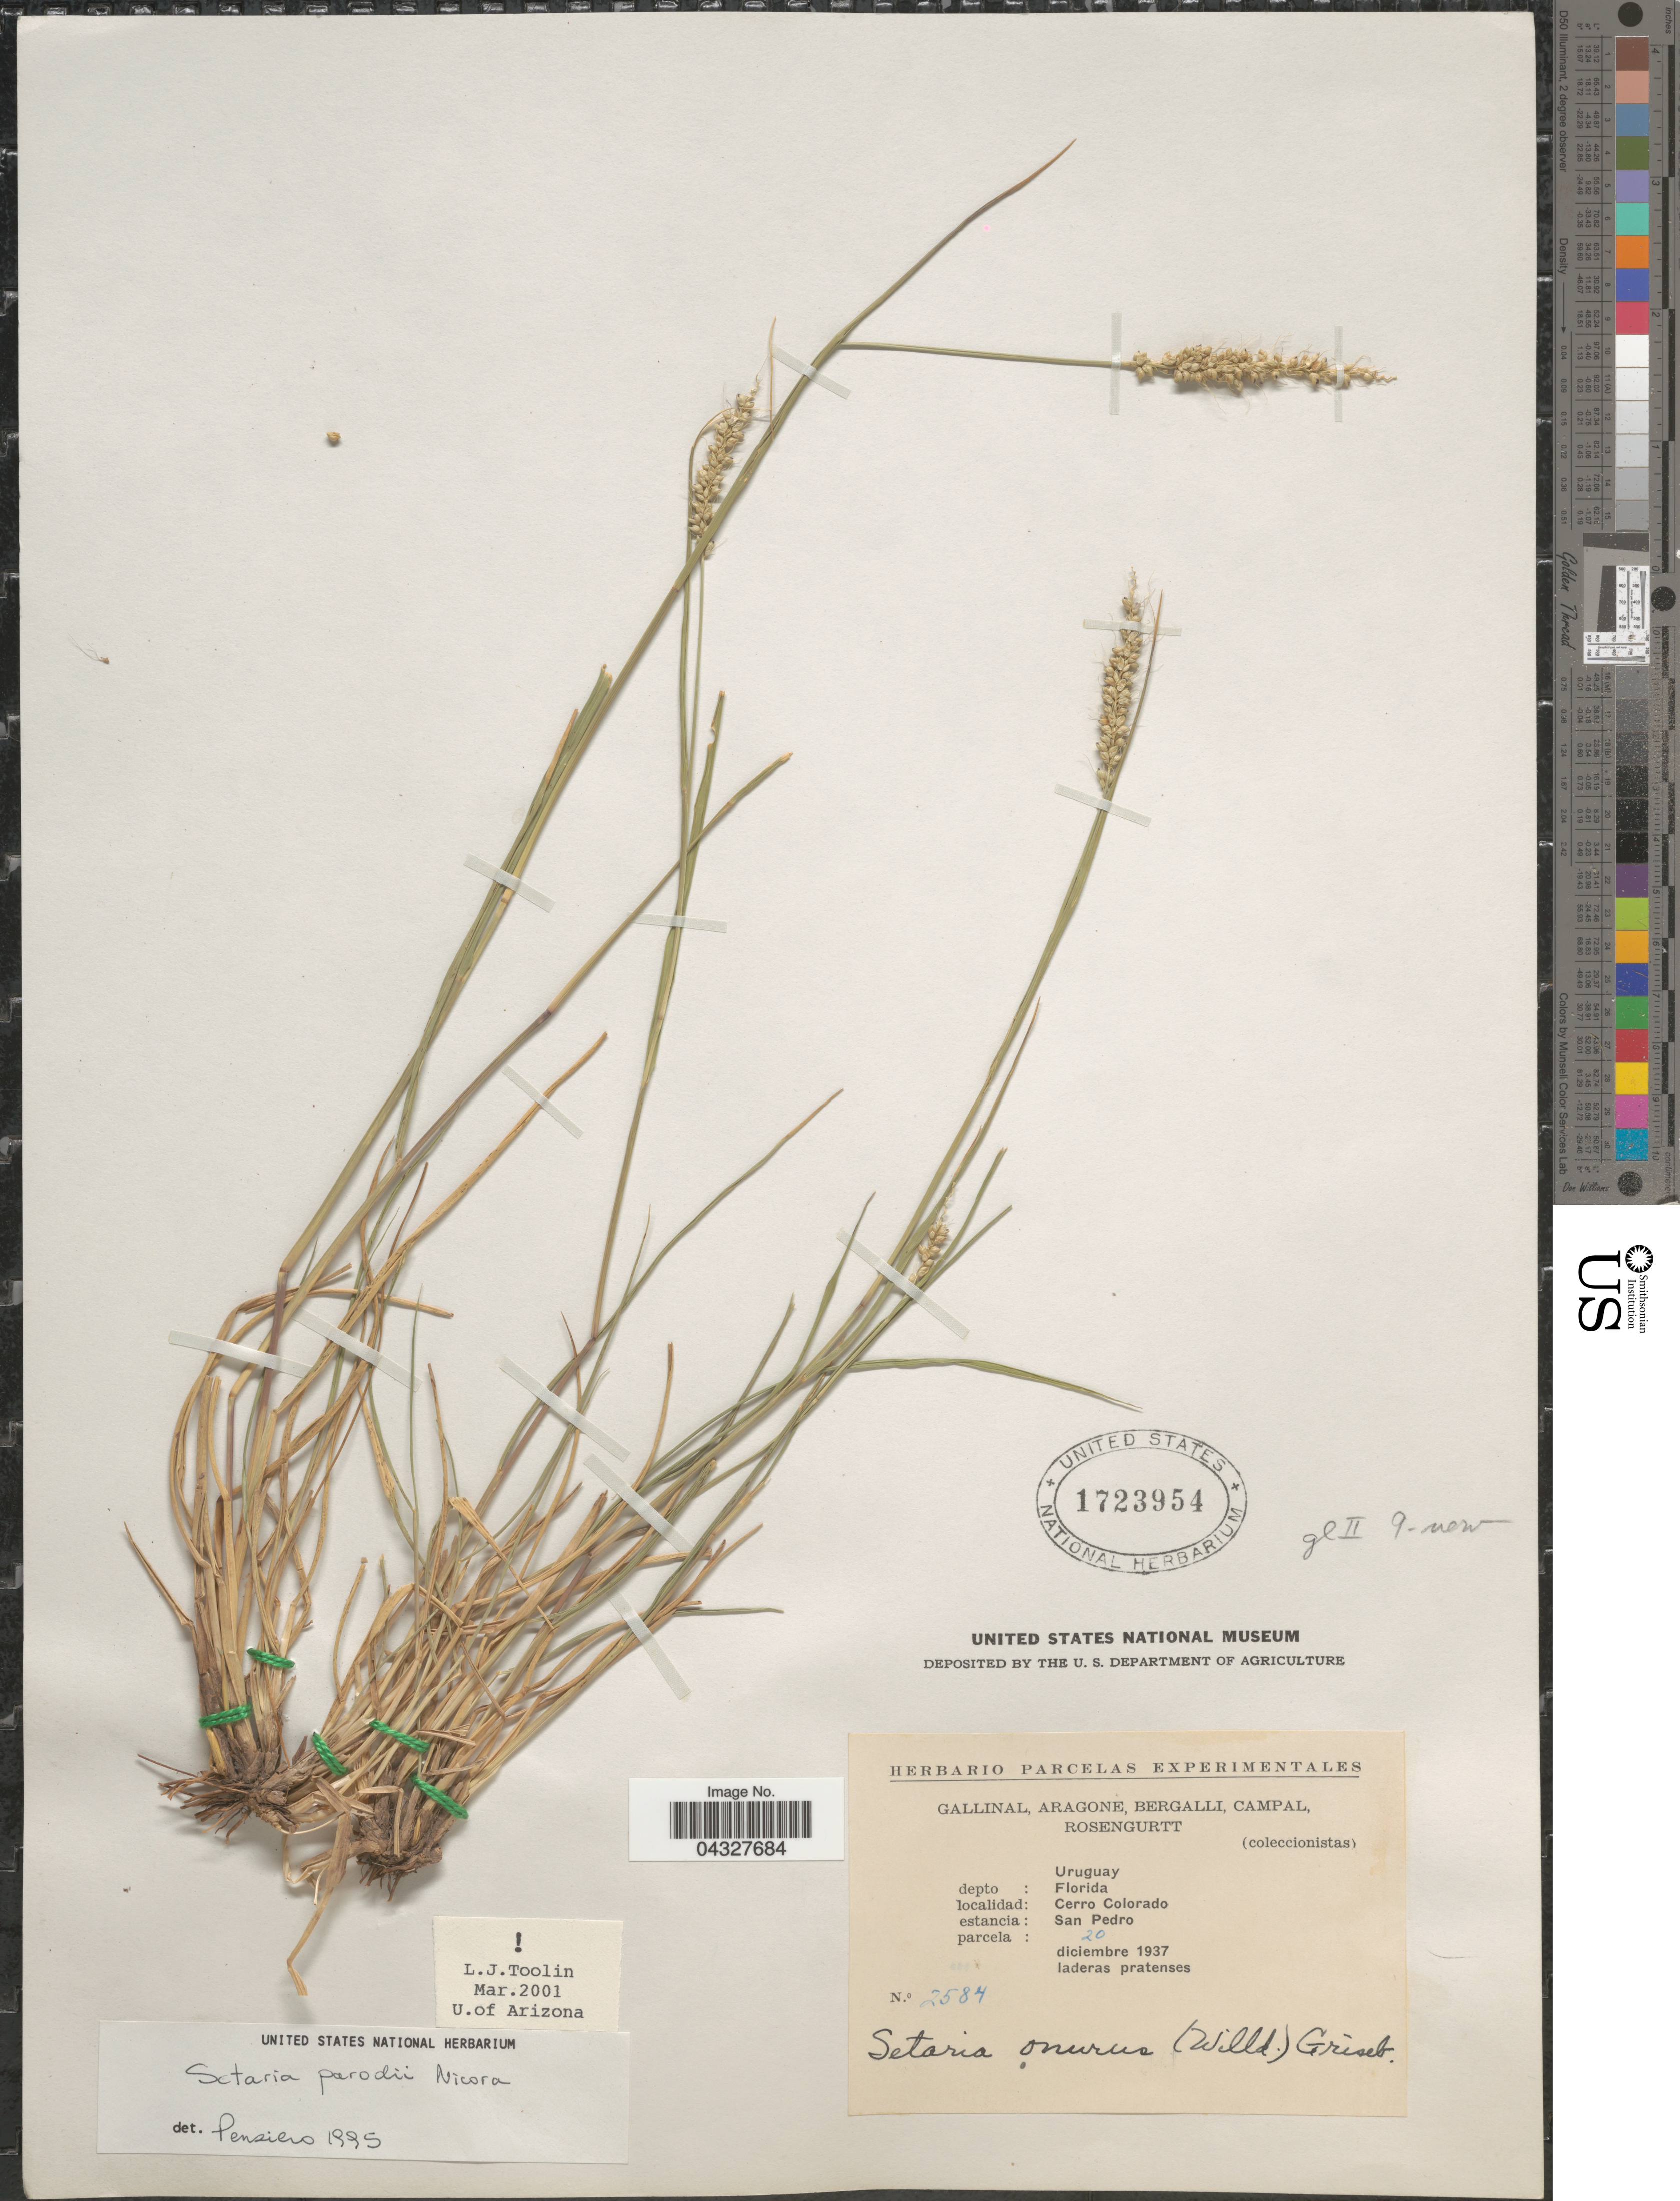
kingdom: Plantae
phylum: Tracheophyta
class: Liliopsida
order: Poales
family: Poaceae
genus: Setaria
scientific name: Setaria parodii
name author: Nicora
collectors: -. Gallinal, -- Aragone, -- Bergalli, -- Campal & Rosengurtt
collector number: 2584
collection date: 1937-12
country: Uruguay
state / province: Florida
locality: Depto: Florida. Cerro Colorado. Estancia: San Pedro.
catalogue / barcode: US 1723954